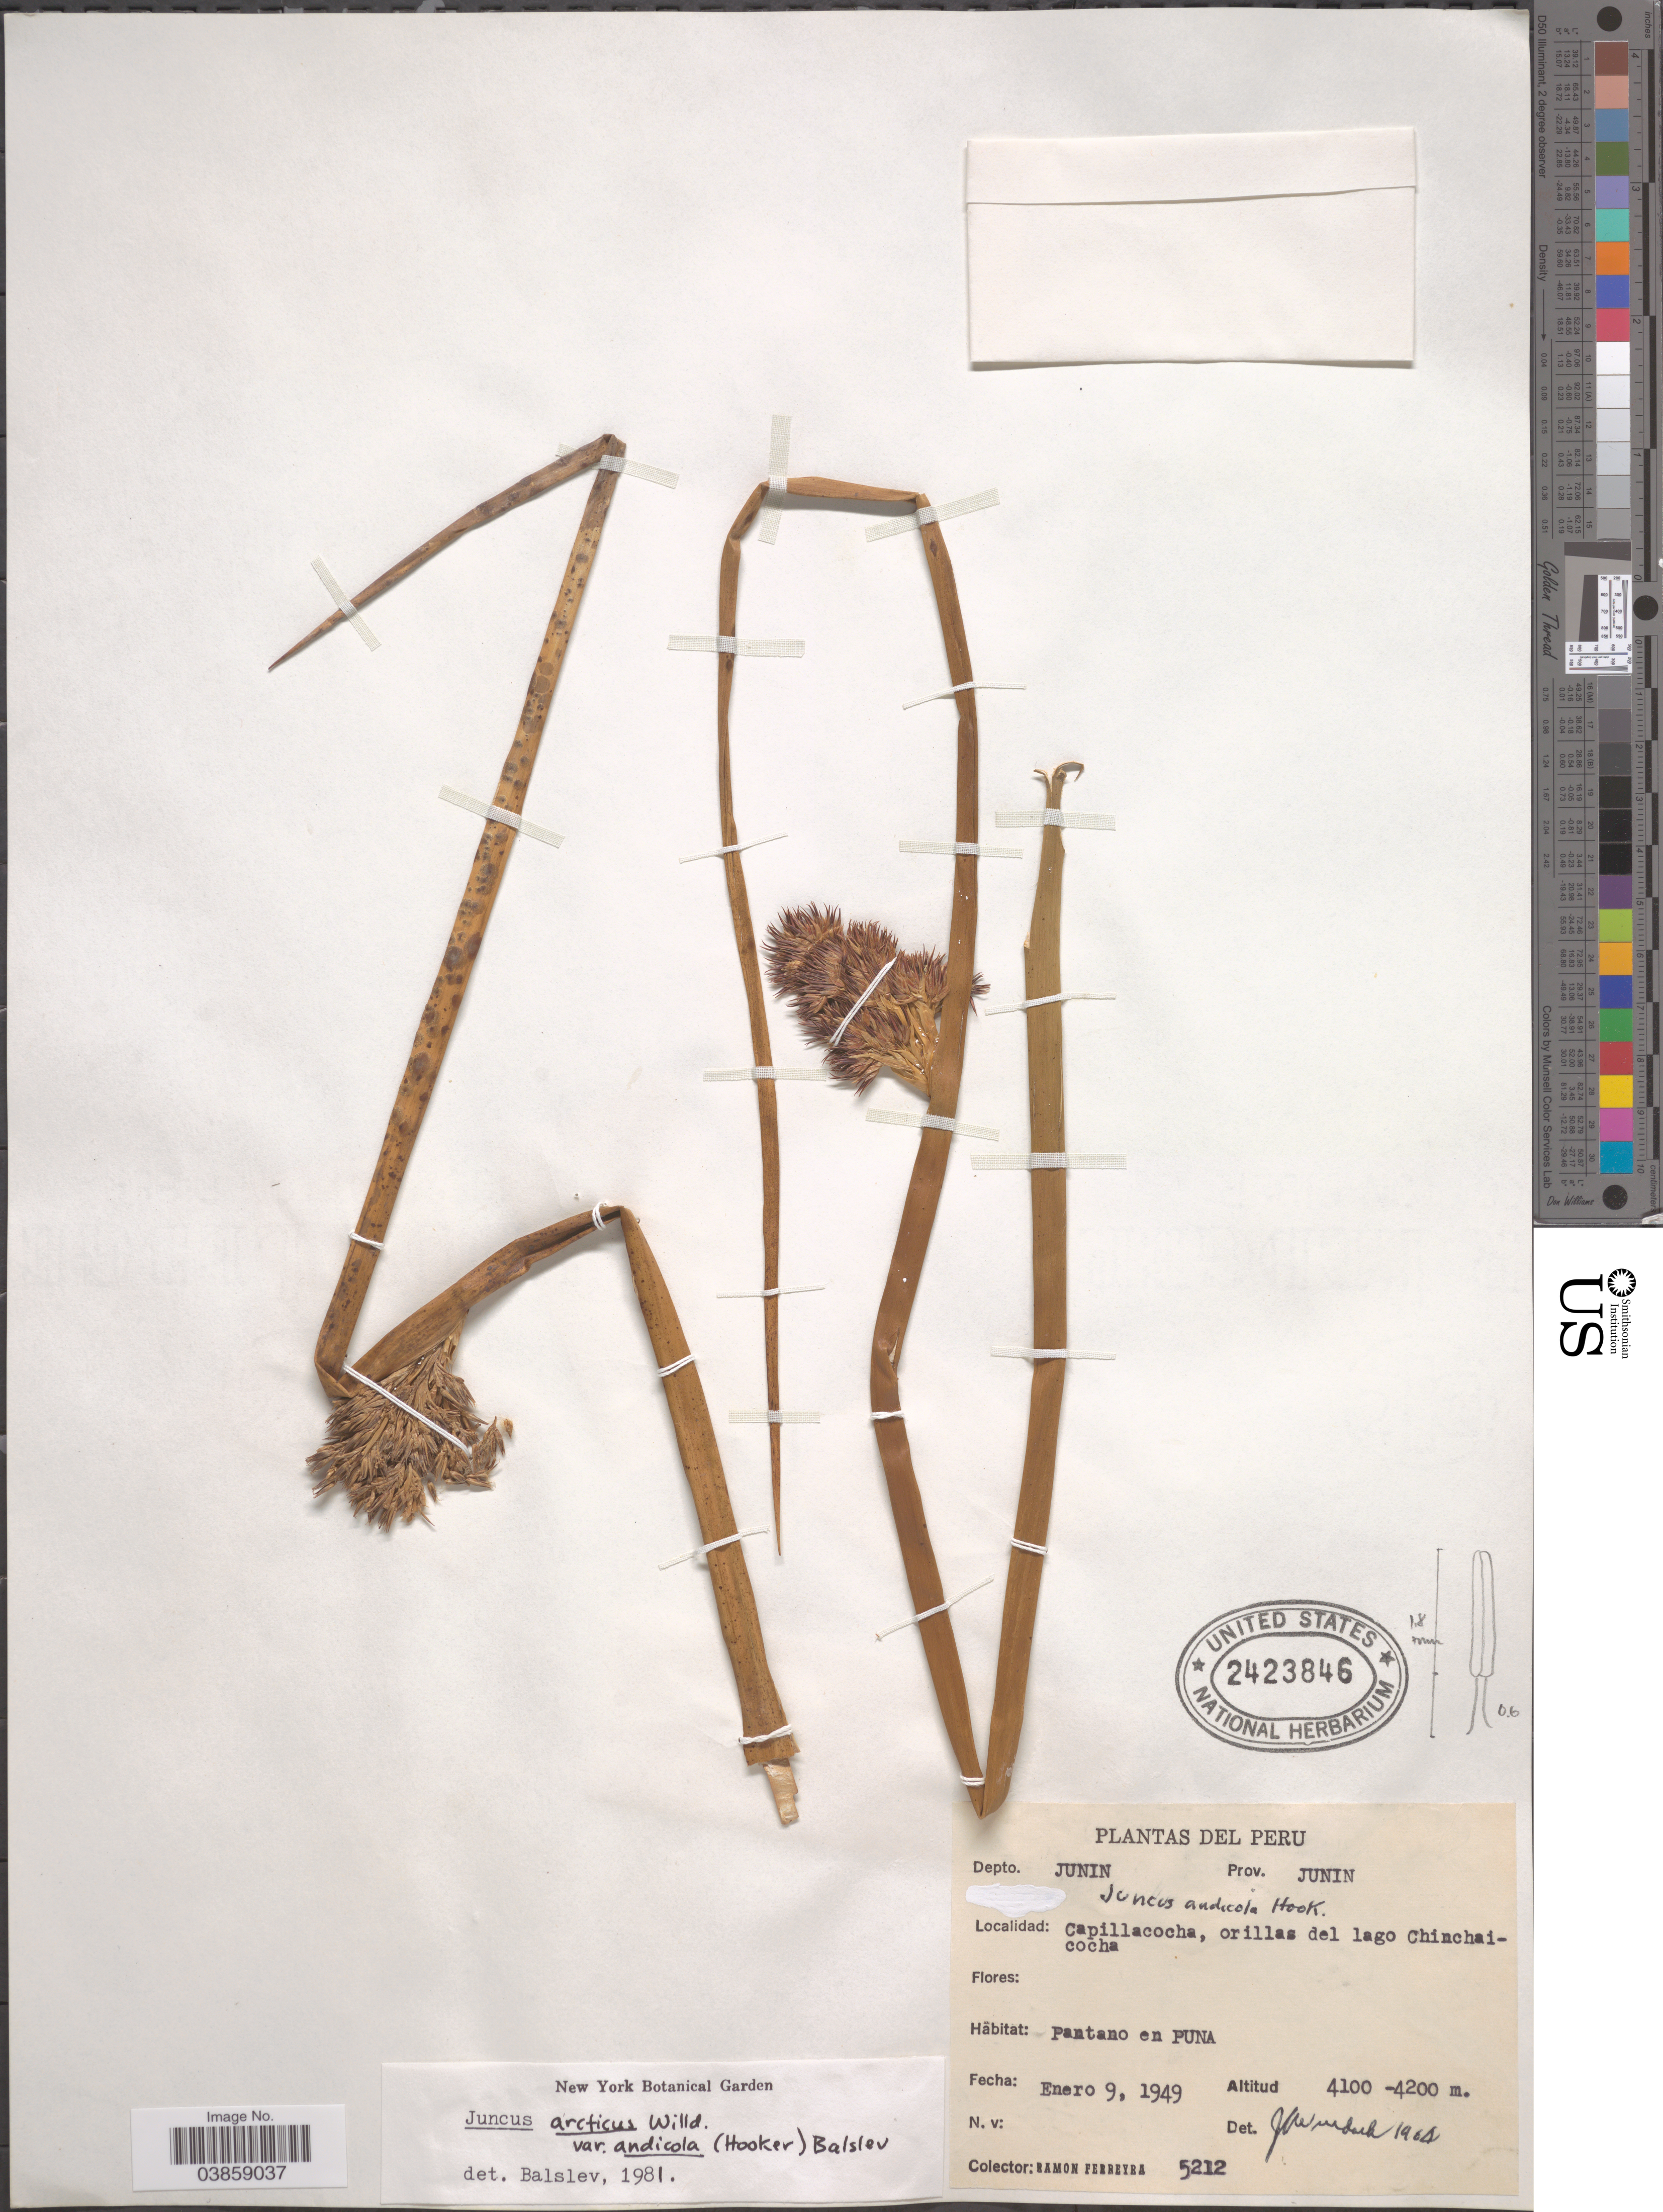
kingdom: Plantae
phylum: Tracheophyta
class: Liliopsida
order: Poales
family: Juncaceae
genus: Juncus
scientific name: Juncus arcticus var. andicola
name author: (Hook.) Balslev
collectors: R. A. Ferreyra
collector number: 5212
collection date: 1949-01-09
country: Peru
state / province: Junín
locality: Depto. Junin. Prov. Junin. Capillacocha, orillas del lago Chinchaicocha. Pantano en Puna.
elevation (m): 4100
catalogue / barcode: US 2423846